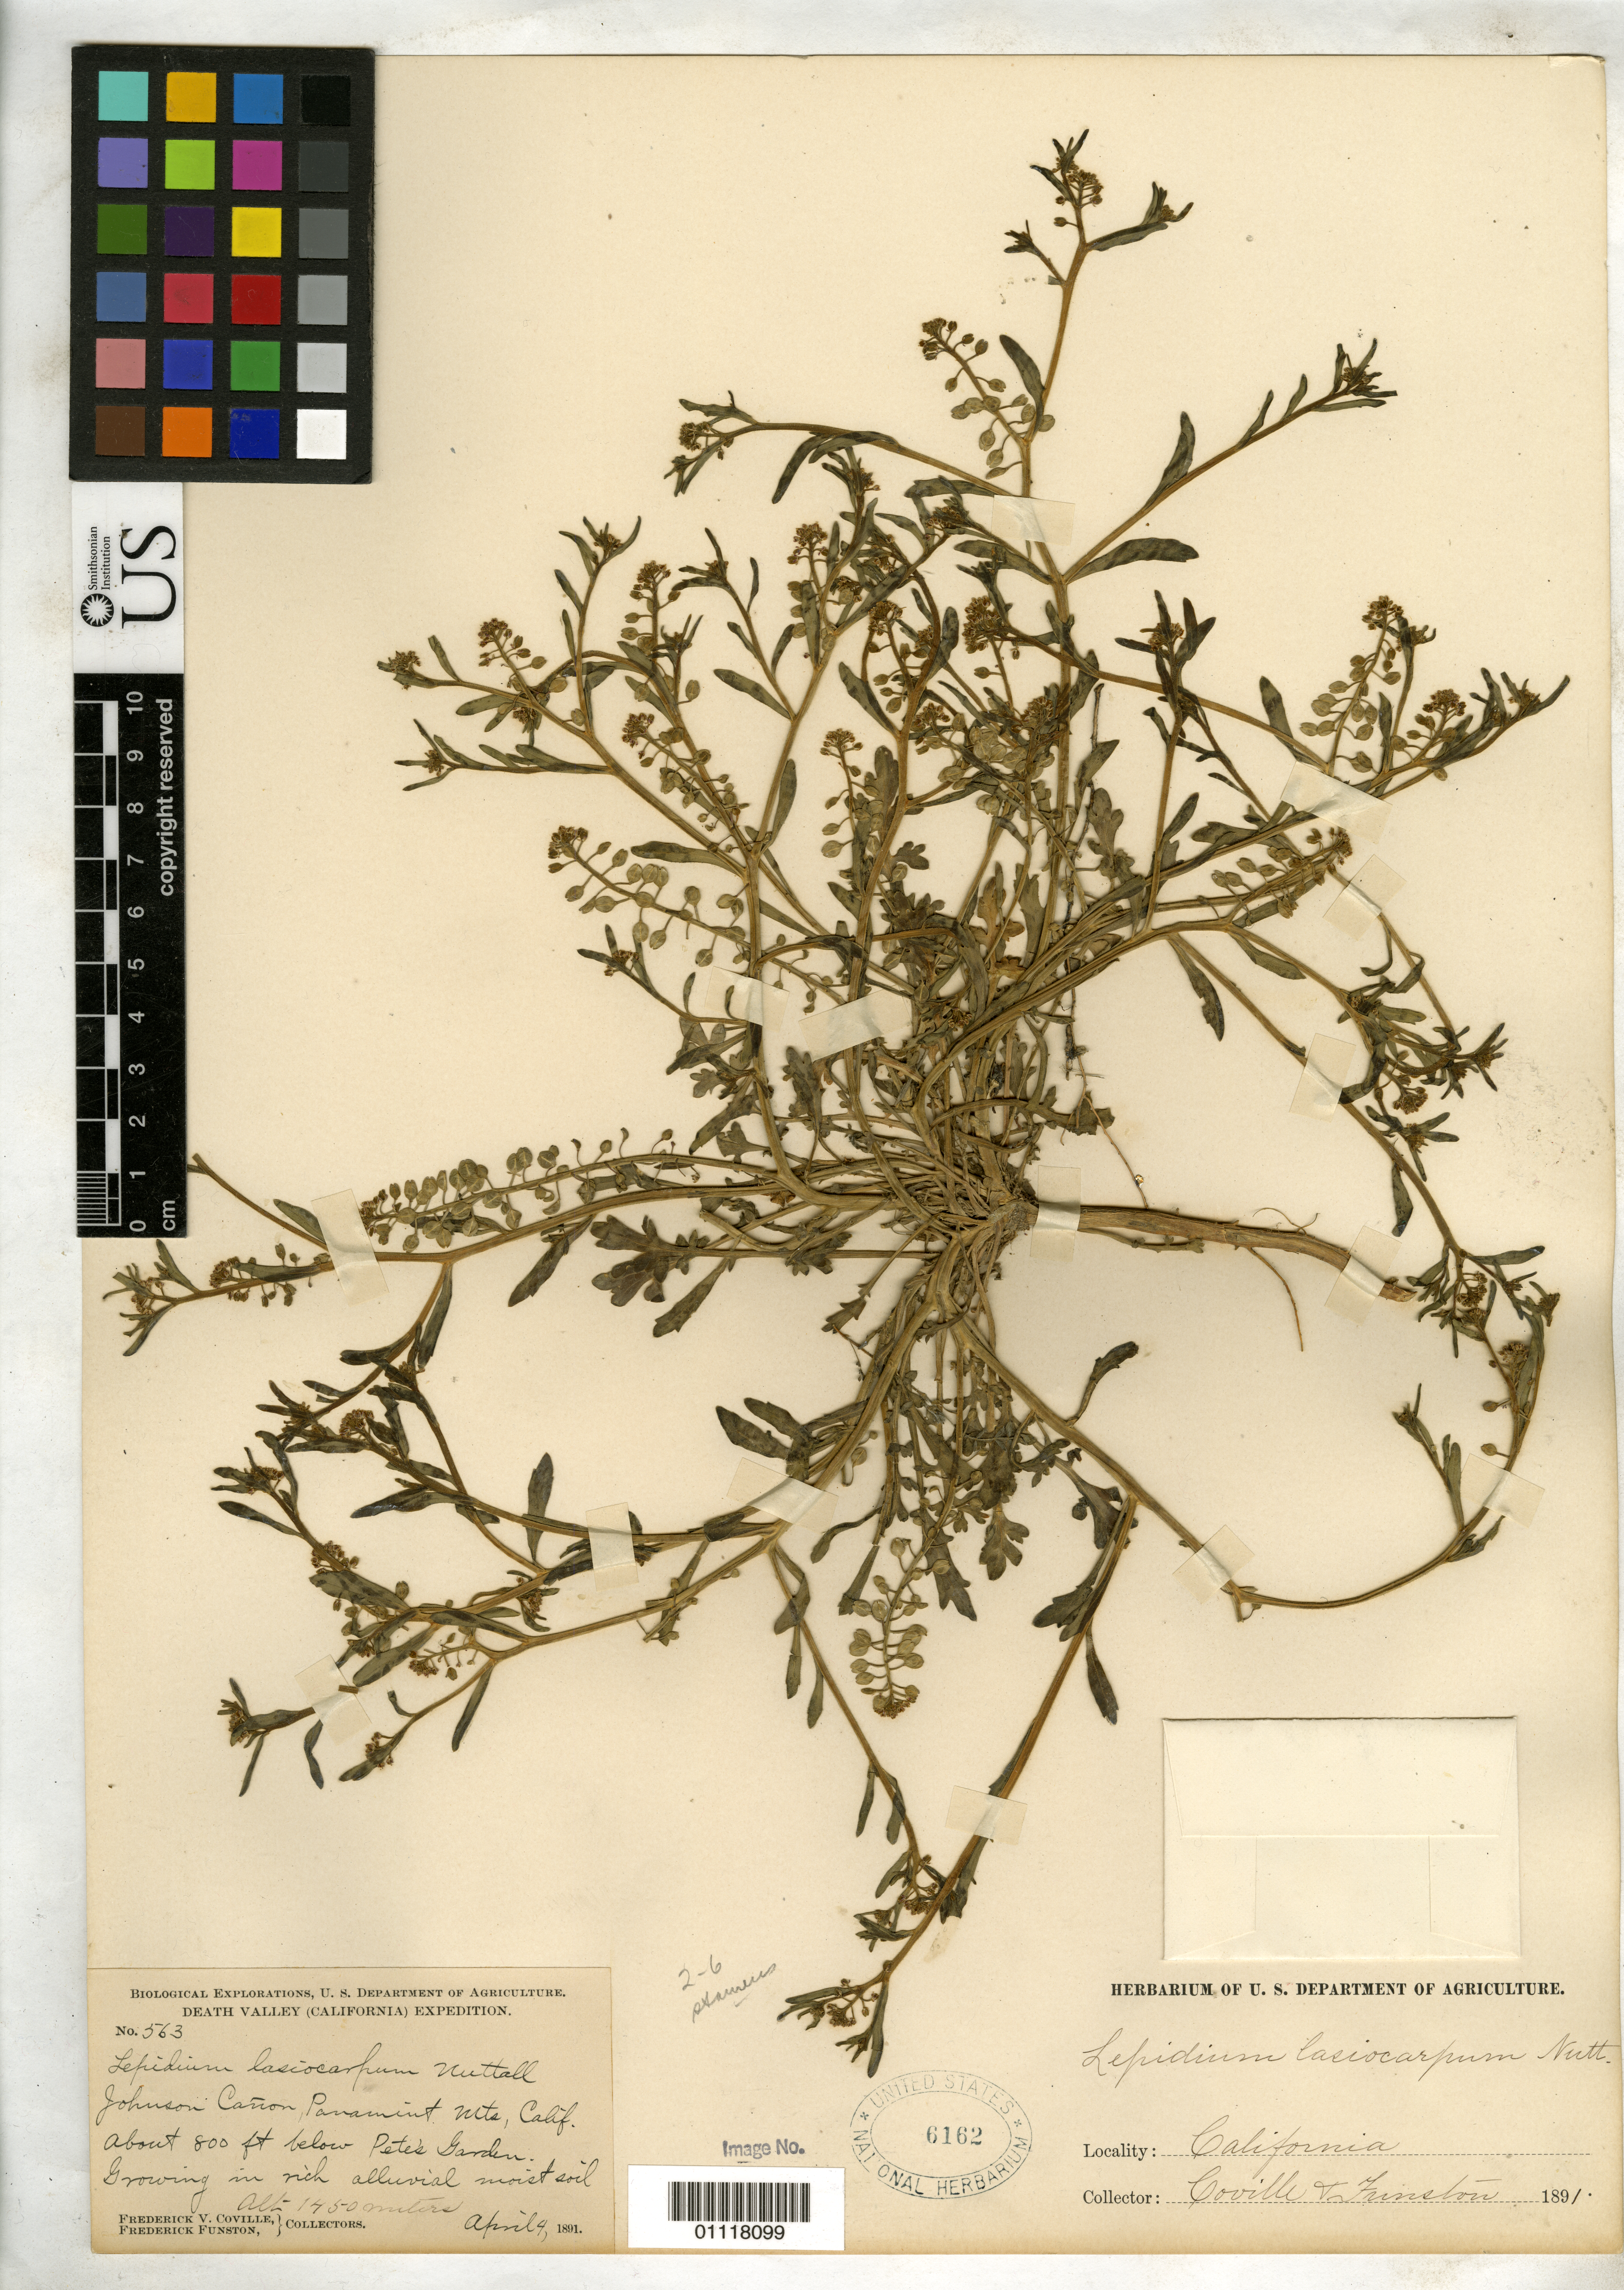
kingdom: Plantae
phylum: Tracheophyta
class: Magnoliopsida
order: Brassicales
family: Brassicaceae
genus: Lepidium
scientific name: Lepidium lasiocarpum var. lasiocarpum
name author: Nutt.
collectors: F. V. Coville & F. Funston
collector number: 563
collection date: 1891-04-04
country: United States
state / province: California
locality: Johnson Canyon, Panamint Mts, about 800 ft below Peter's Garden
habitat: Growing in rich alluvial moist soil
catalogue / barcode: US 6162